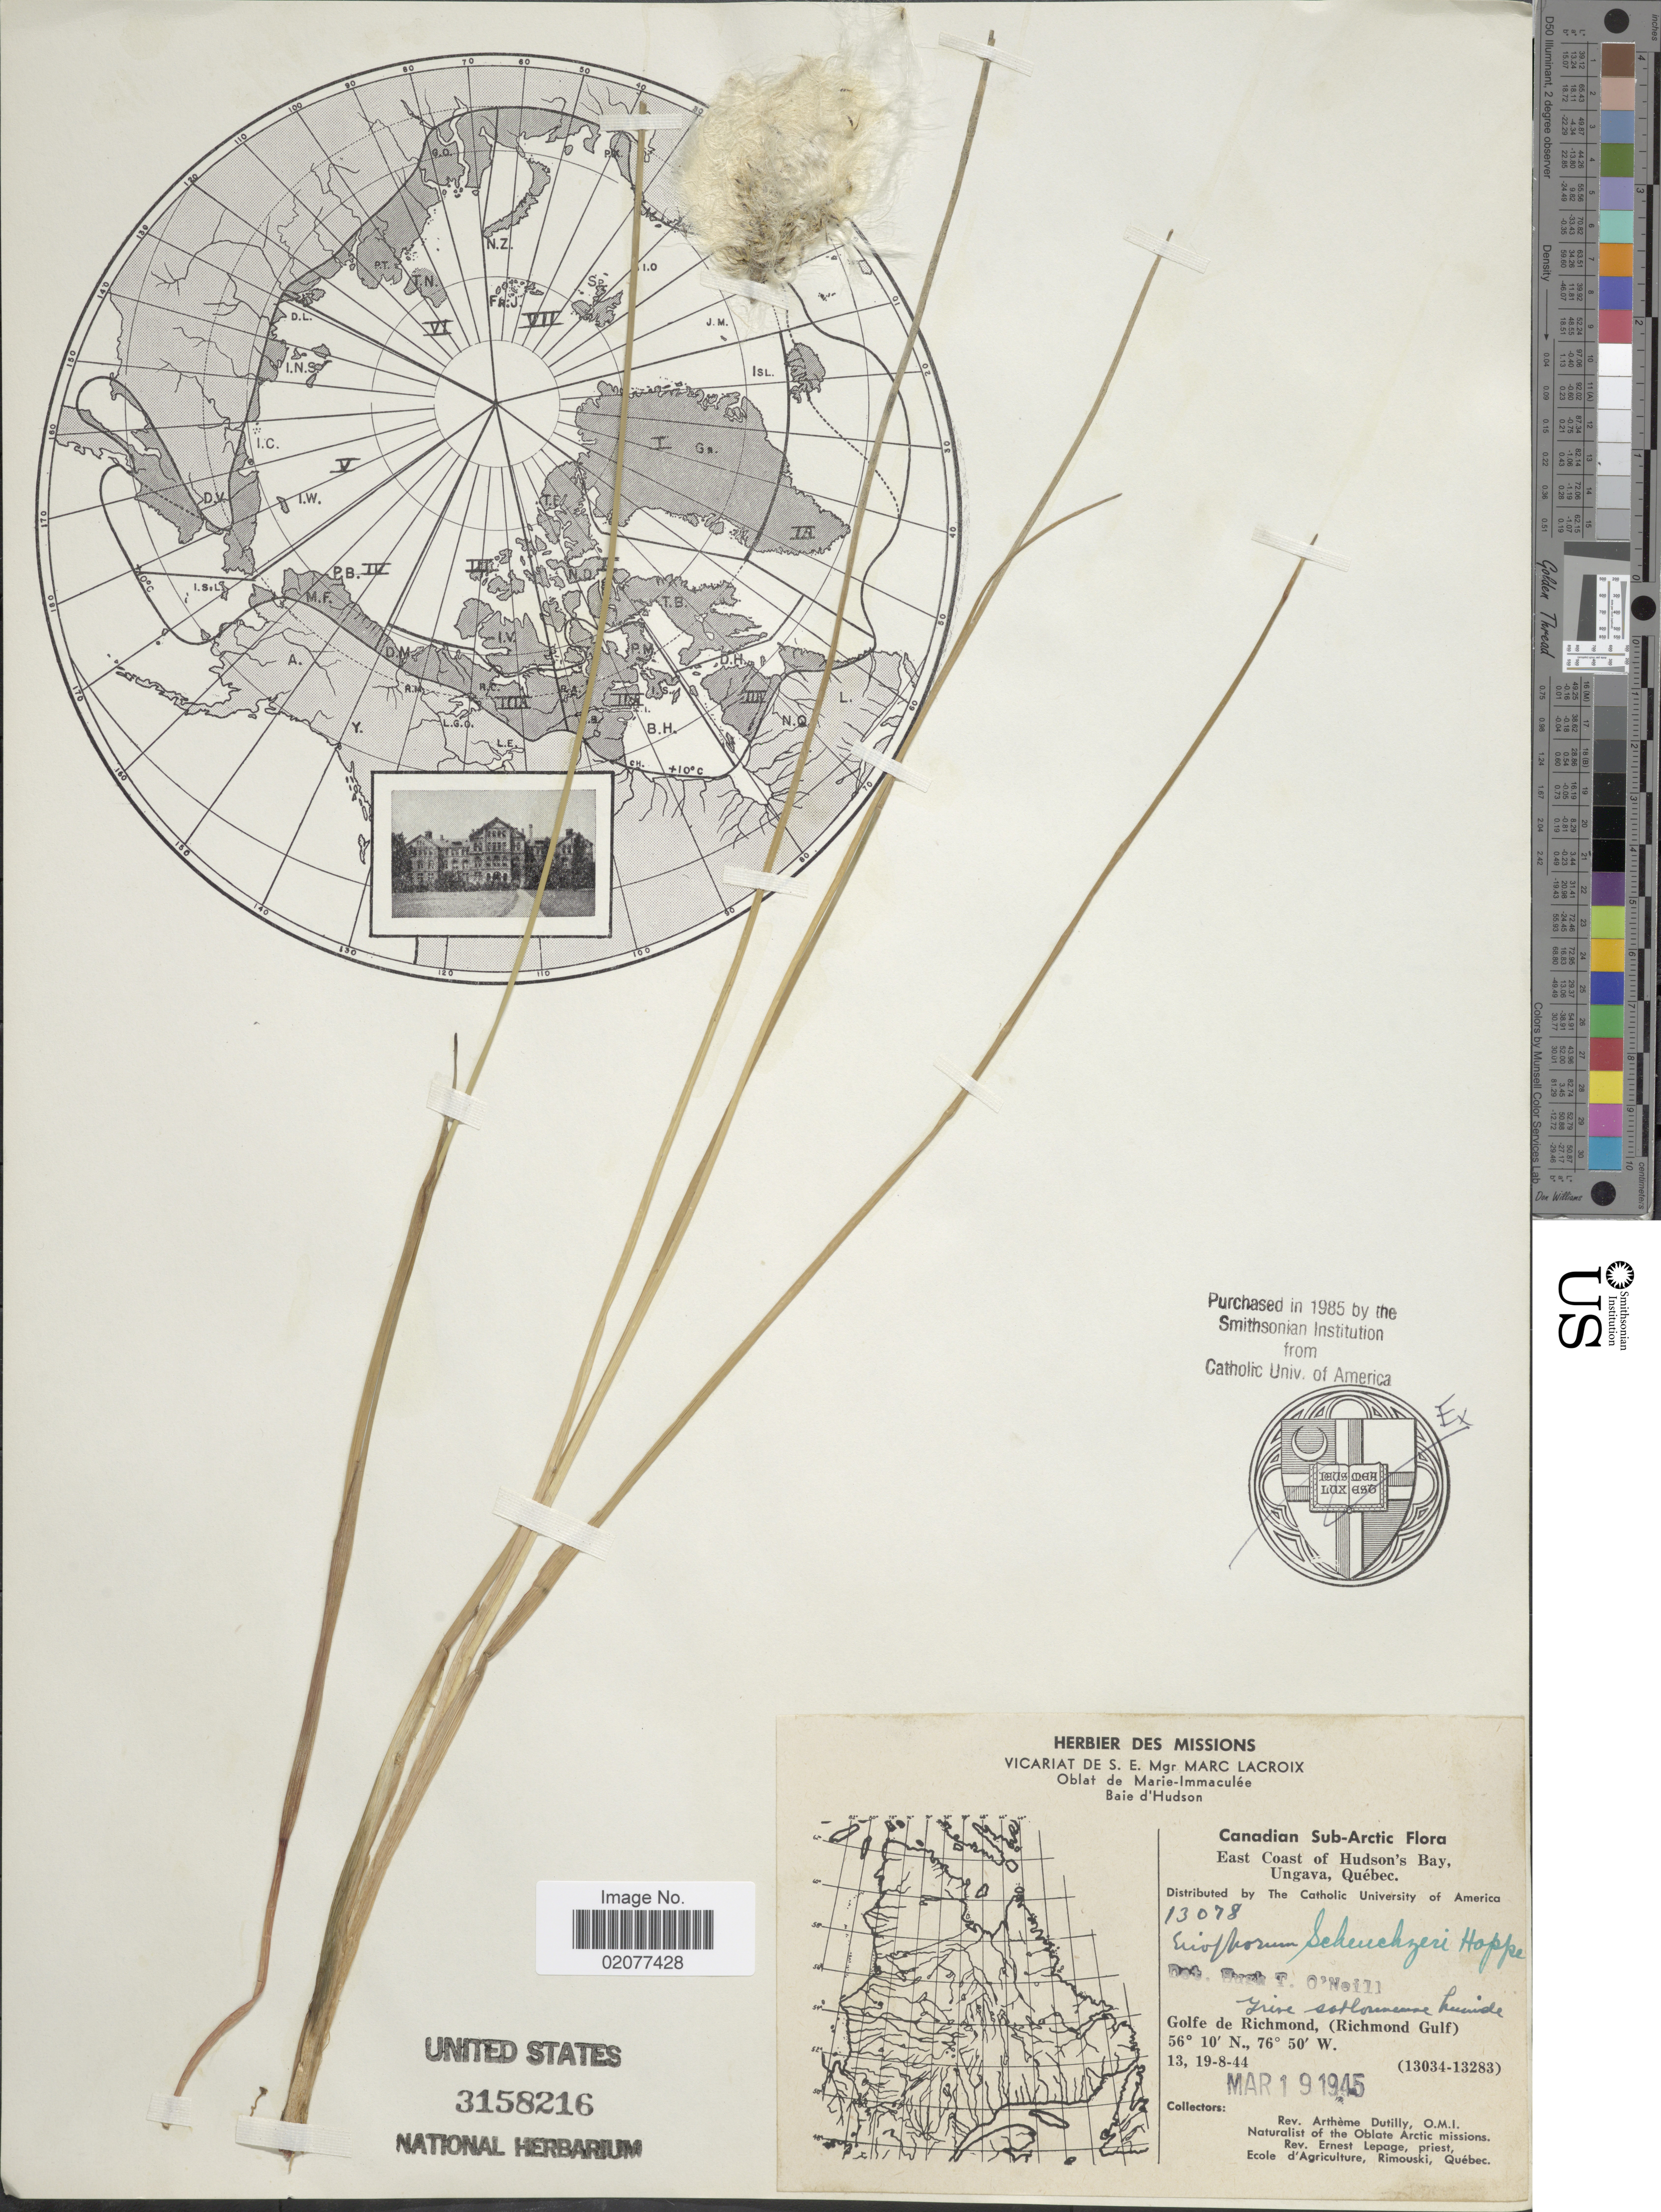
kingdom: Plantae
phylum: Tracheophyta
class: Liliopsida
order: Poales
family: Cyperaceae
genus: Eriophorum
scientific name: Eriophorum scheuchzeri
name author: Hoppe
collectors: A. Dutilly & E. Lepage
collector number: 13078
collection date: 1945-03-19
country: Canada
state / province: Quebec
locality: Canadian Sub-Arctic, East Coast of Hudson's Bay, Ungava, Quebec. Golfe de Richmond, (Richmond Gulf)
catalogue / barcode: US 3158216